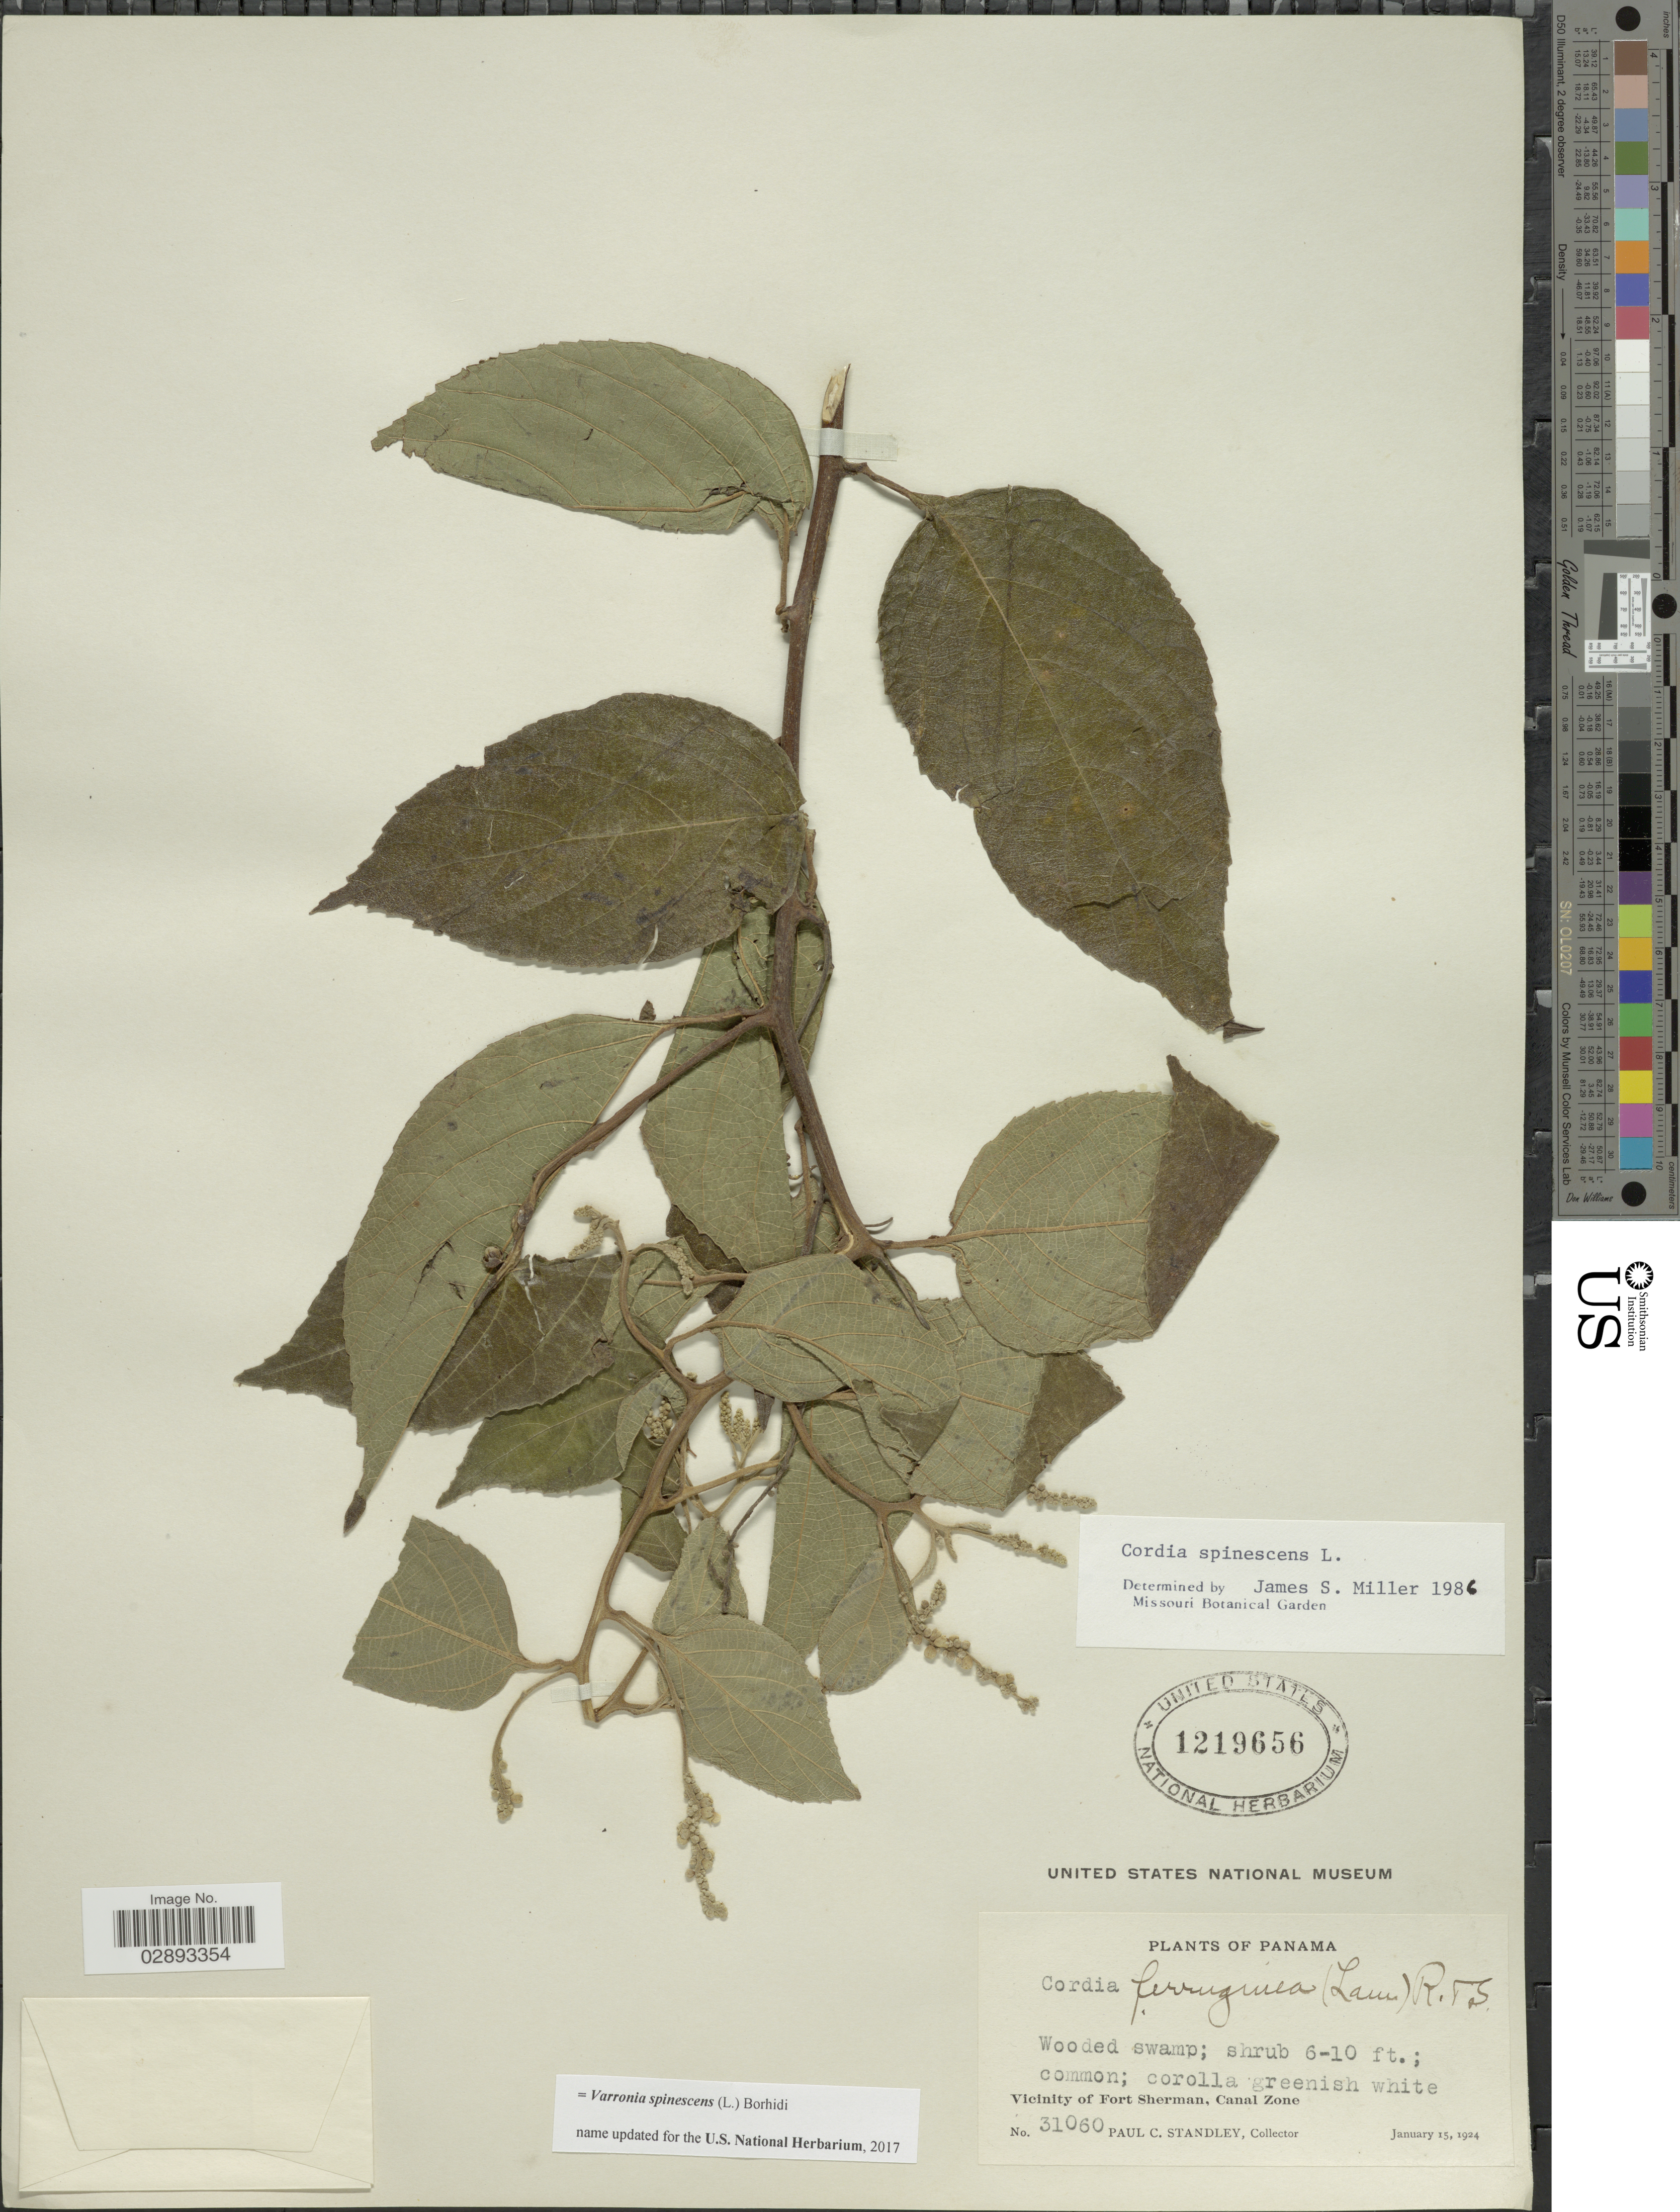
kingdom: Plantae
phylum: Tracheophyta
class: Magnoliopsida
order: Boraginales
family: Cordiaceae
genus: Varronia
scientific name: Varronia spinescens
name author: (L.) Borhidi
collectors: P. C. Standley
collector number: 31060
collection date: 1924-01-15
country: Panama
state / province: Colón / Panamá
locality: Vicinity of Fort Sherman, Canal Zone.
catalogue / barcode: US 1219656